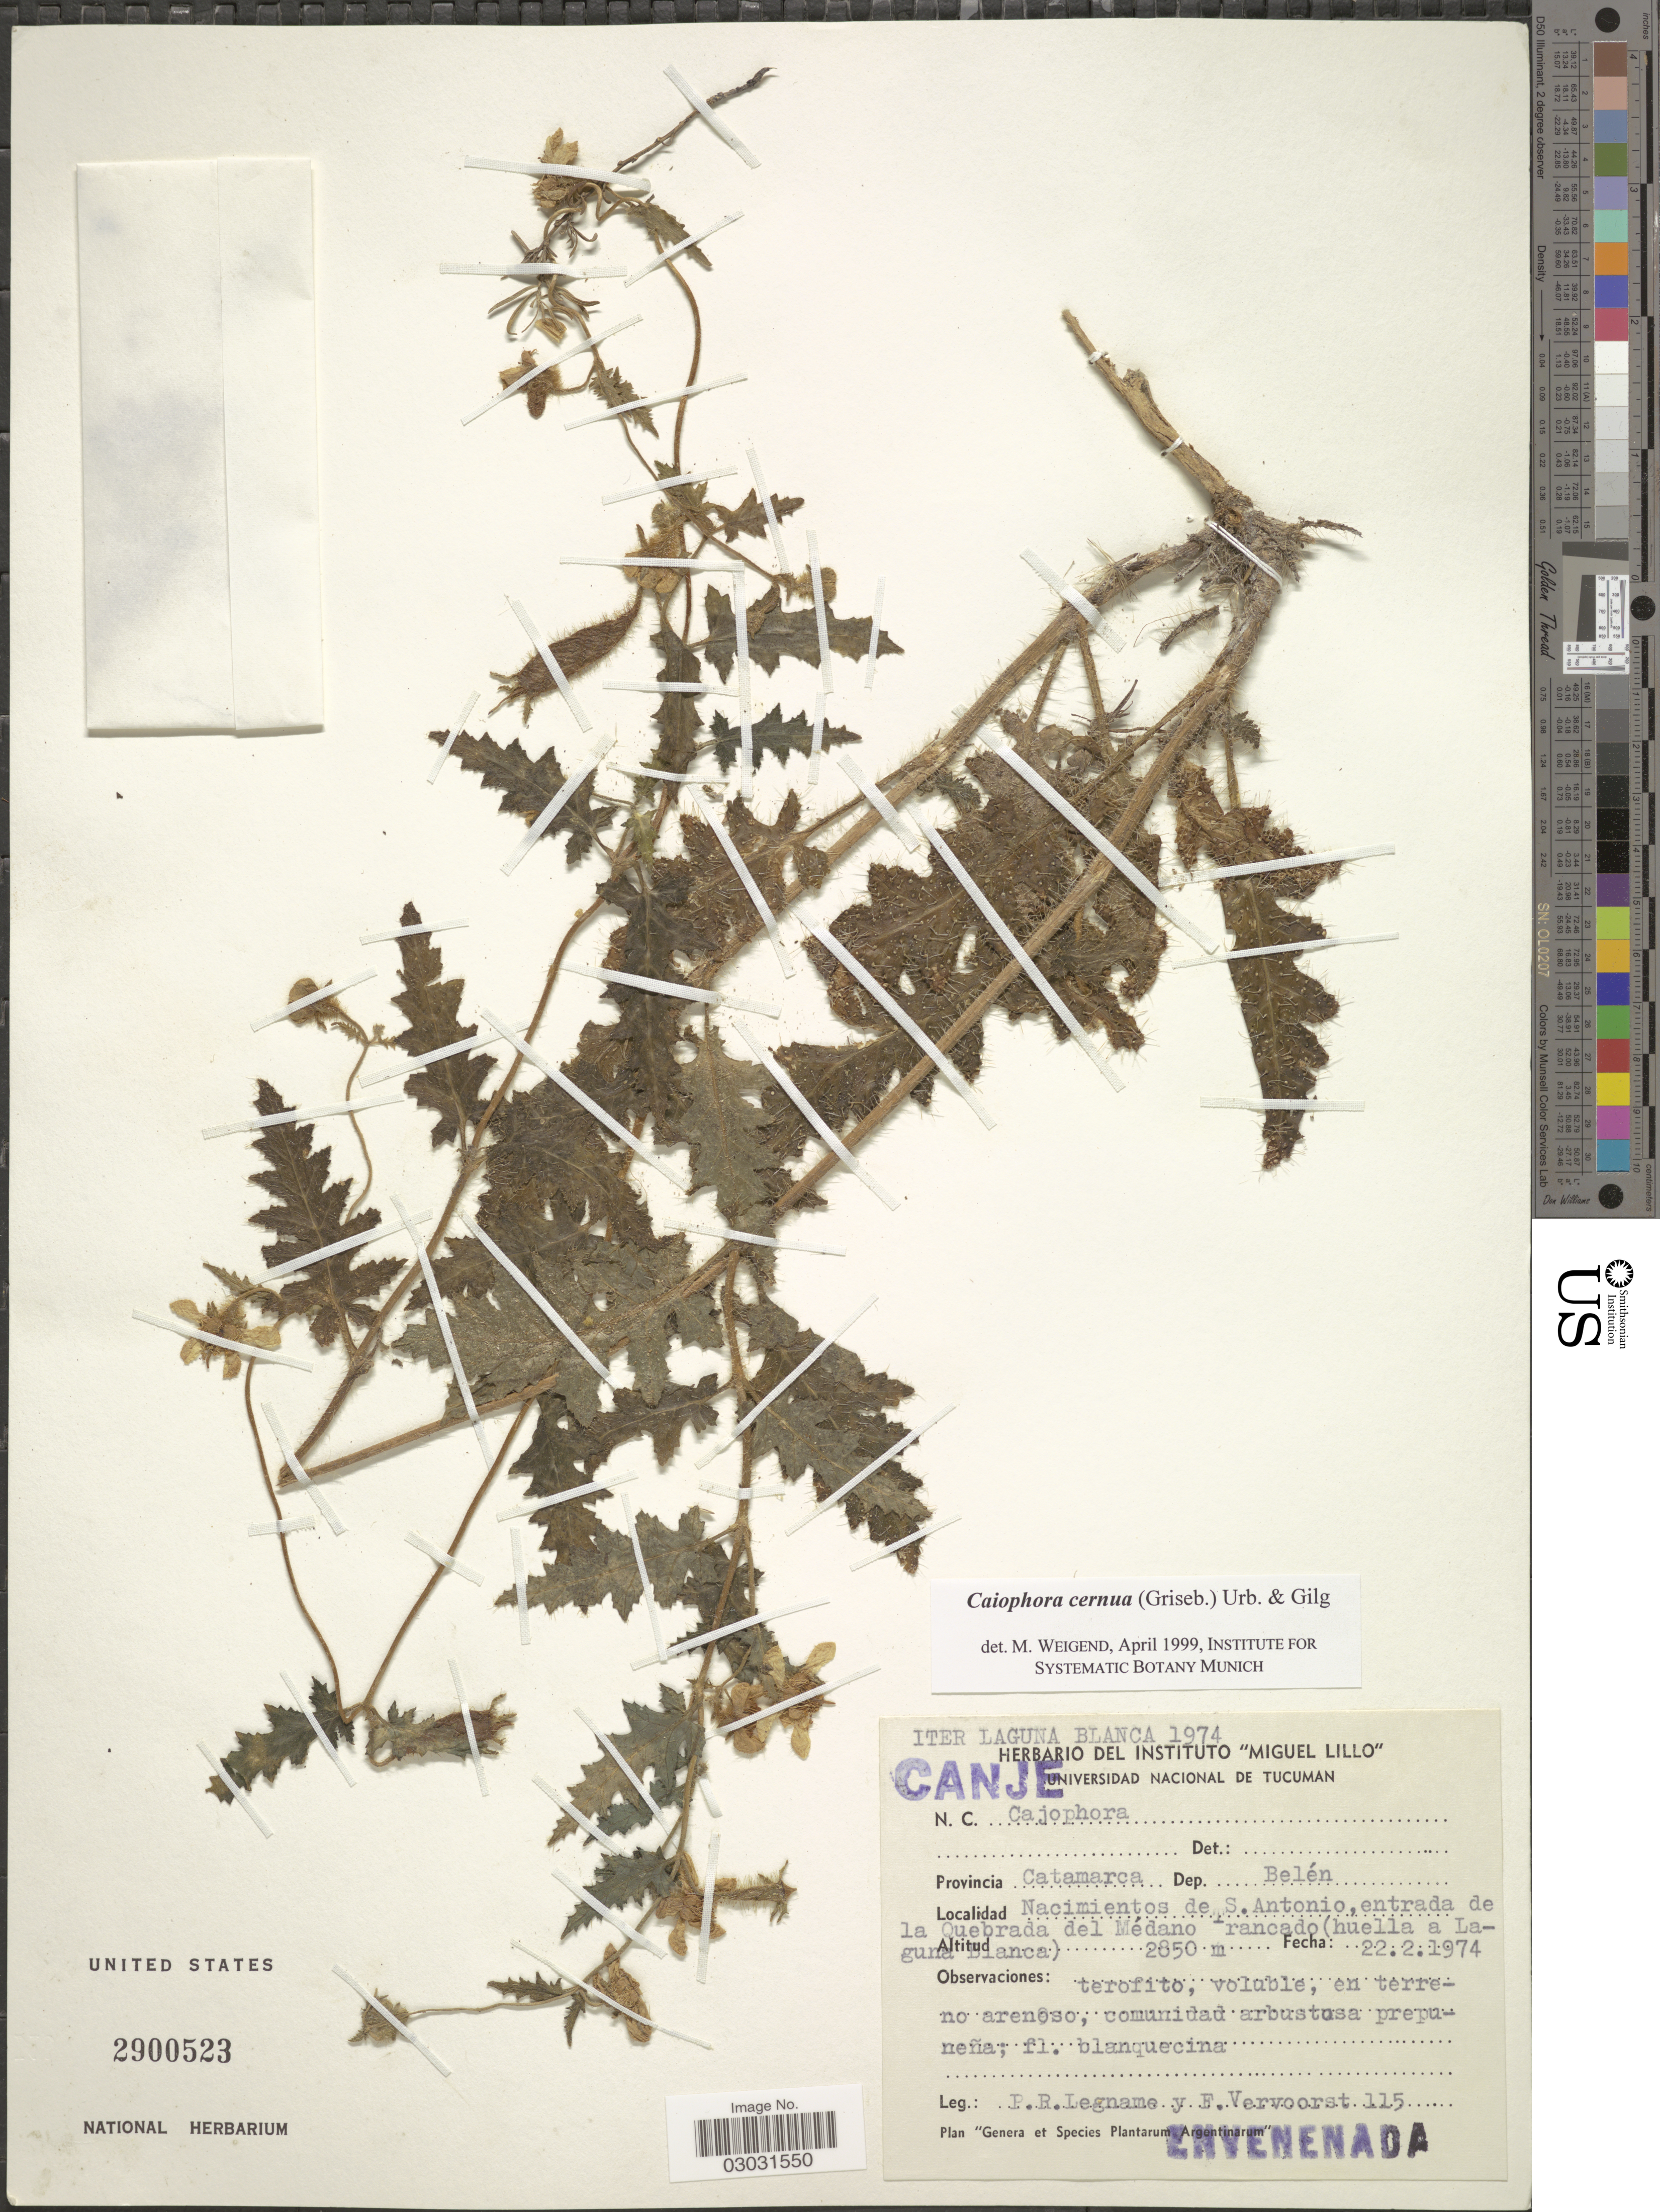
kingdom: Plantae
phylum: Tracheophyta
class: Magnoliopsida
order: Cornales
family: Loasaceae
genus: Caiophora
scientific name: Caiophora cernua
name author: (Griseb.) Gilg & Urb. ex Kurtz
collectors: P. R. Legname & F. Vervoorst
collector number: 115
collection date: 1974-02-22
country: Argentina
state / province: Catamarca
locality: Provincia Catamarca, Dep. Belén. Nacimientos de S. antonio, entrada de la Quebrada del Médano - rancado (huella a LAguna Blanca).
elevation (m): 2850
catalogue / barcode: US 2900523